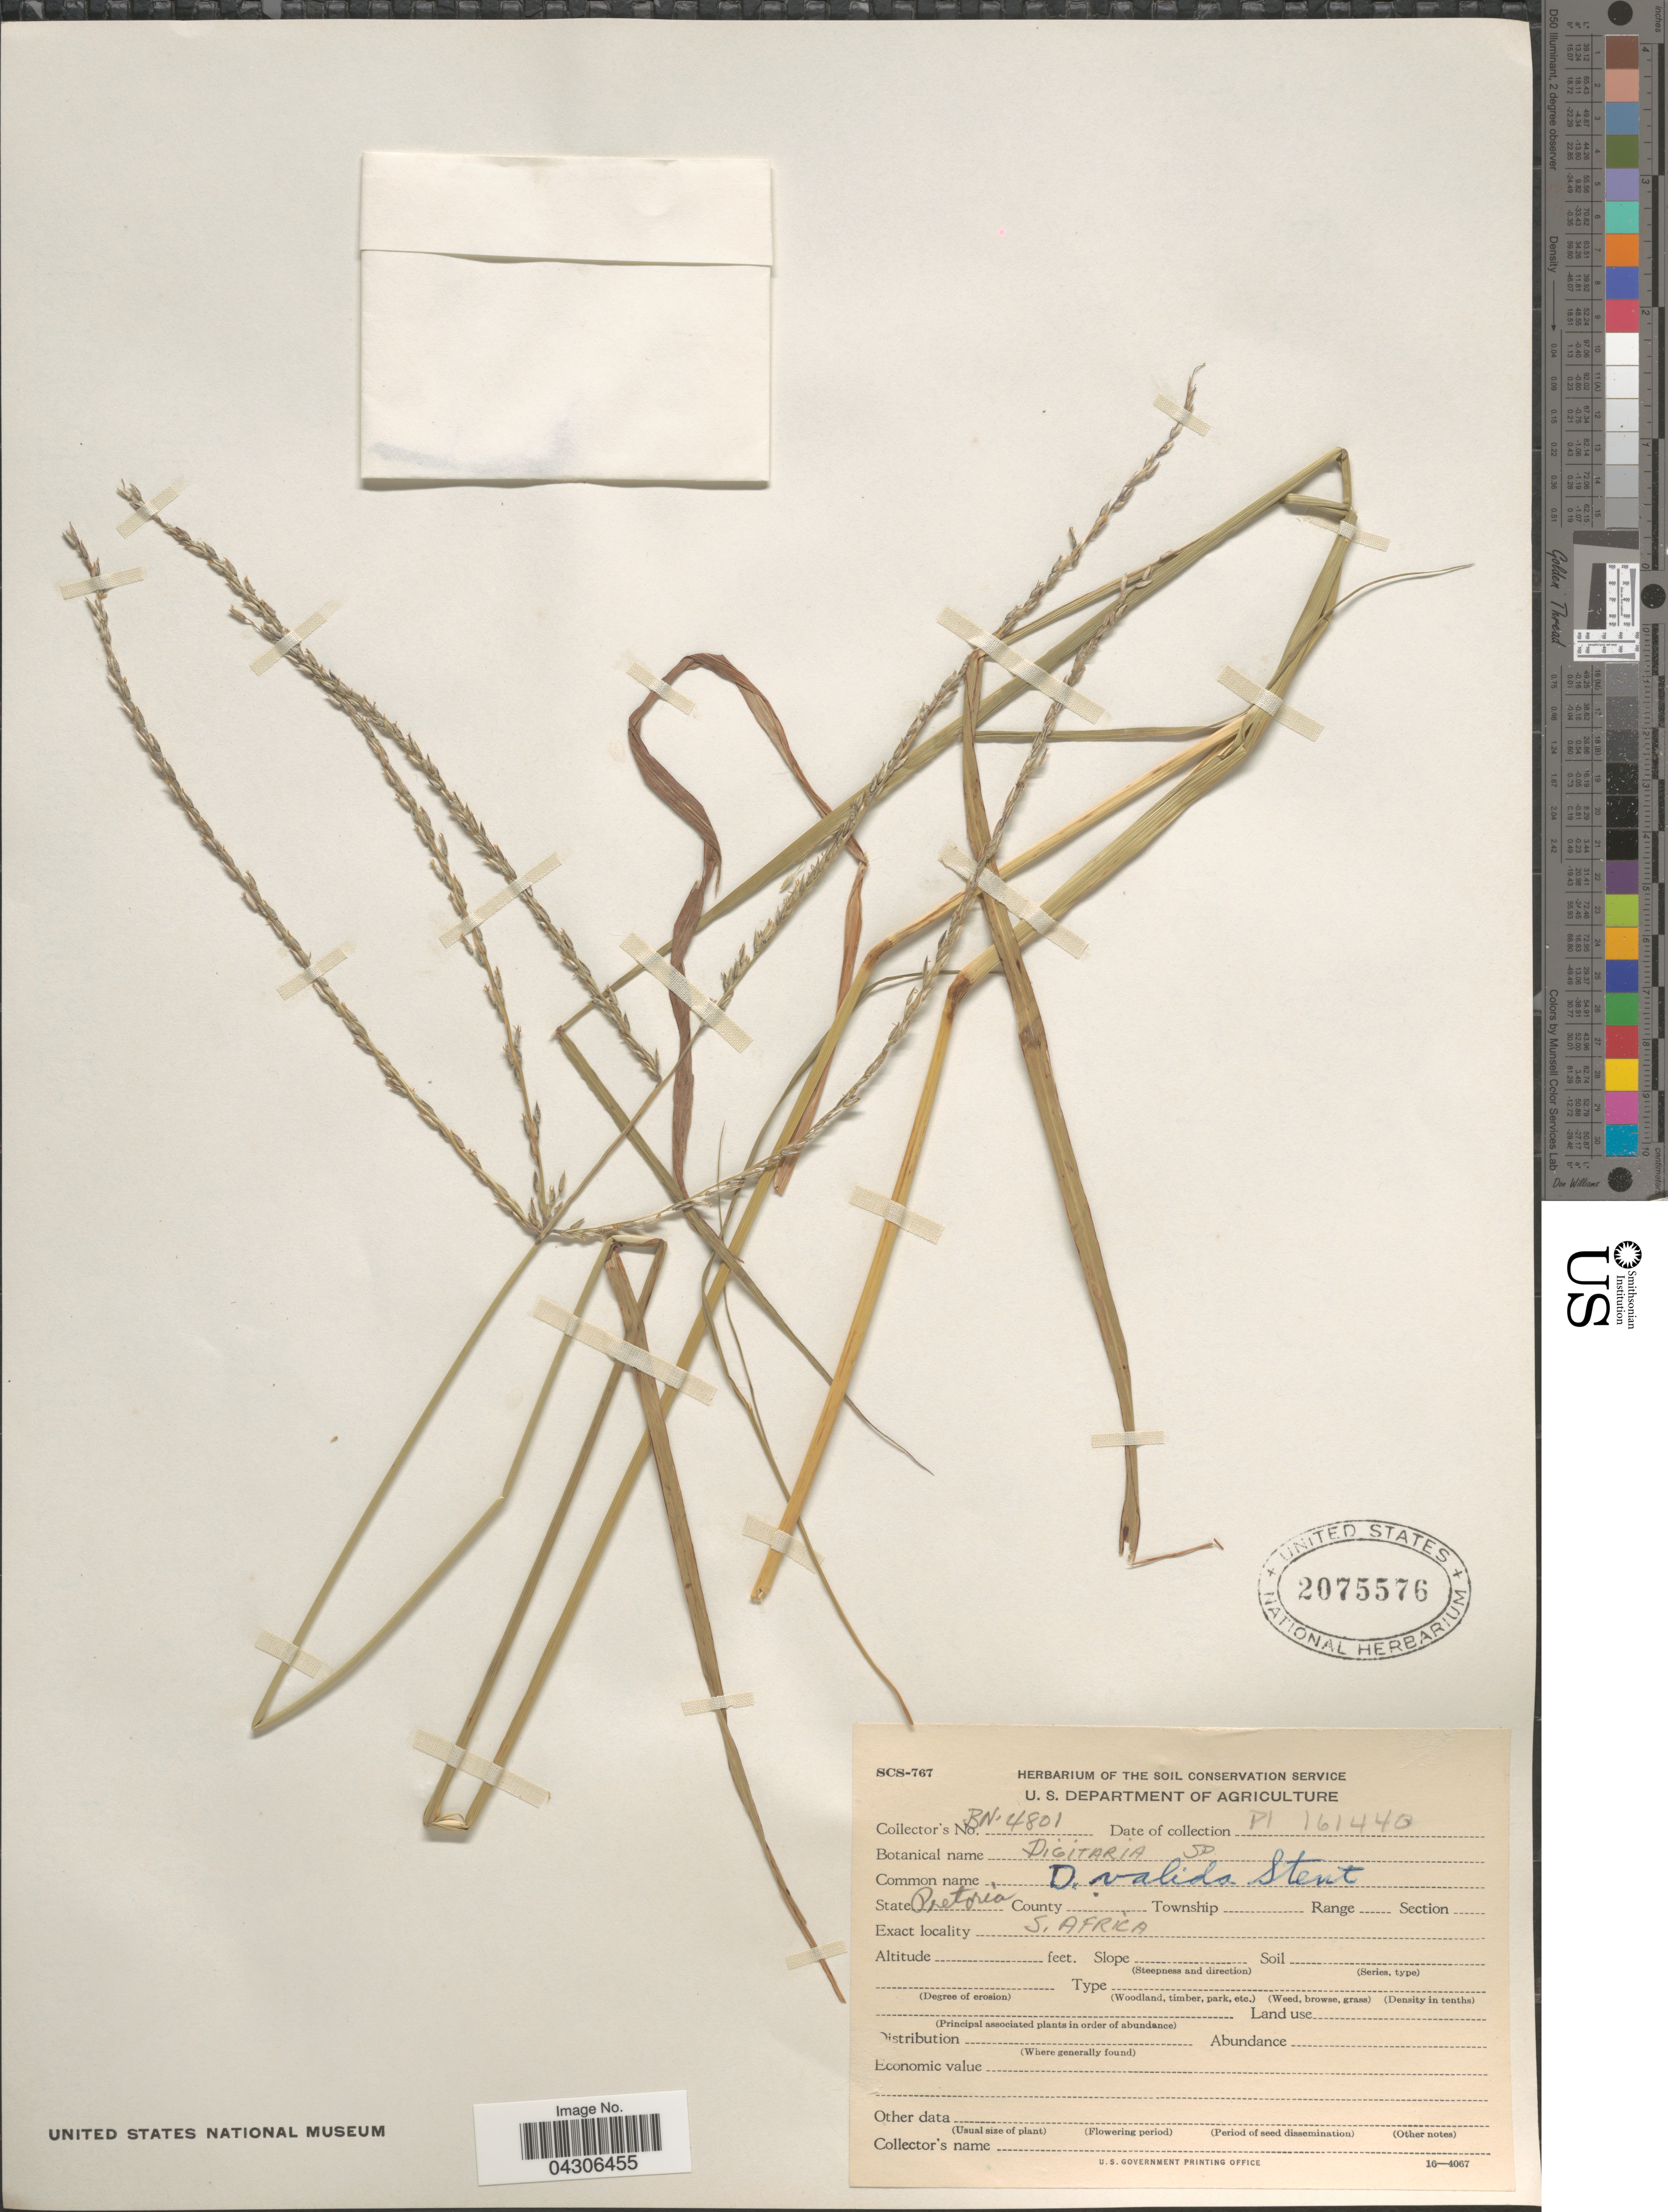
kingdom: Plantae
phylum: Tracheophyta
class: Liliopsida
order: Poales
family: Poaceae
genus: Digitaria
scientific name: Digitaria eriantha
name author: Steud.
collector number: BN 4801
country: South Africa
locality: State Pretoria.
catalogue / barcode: US 2075576